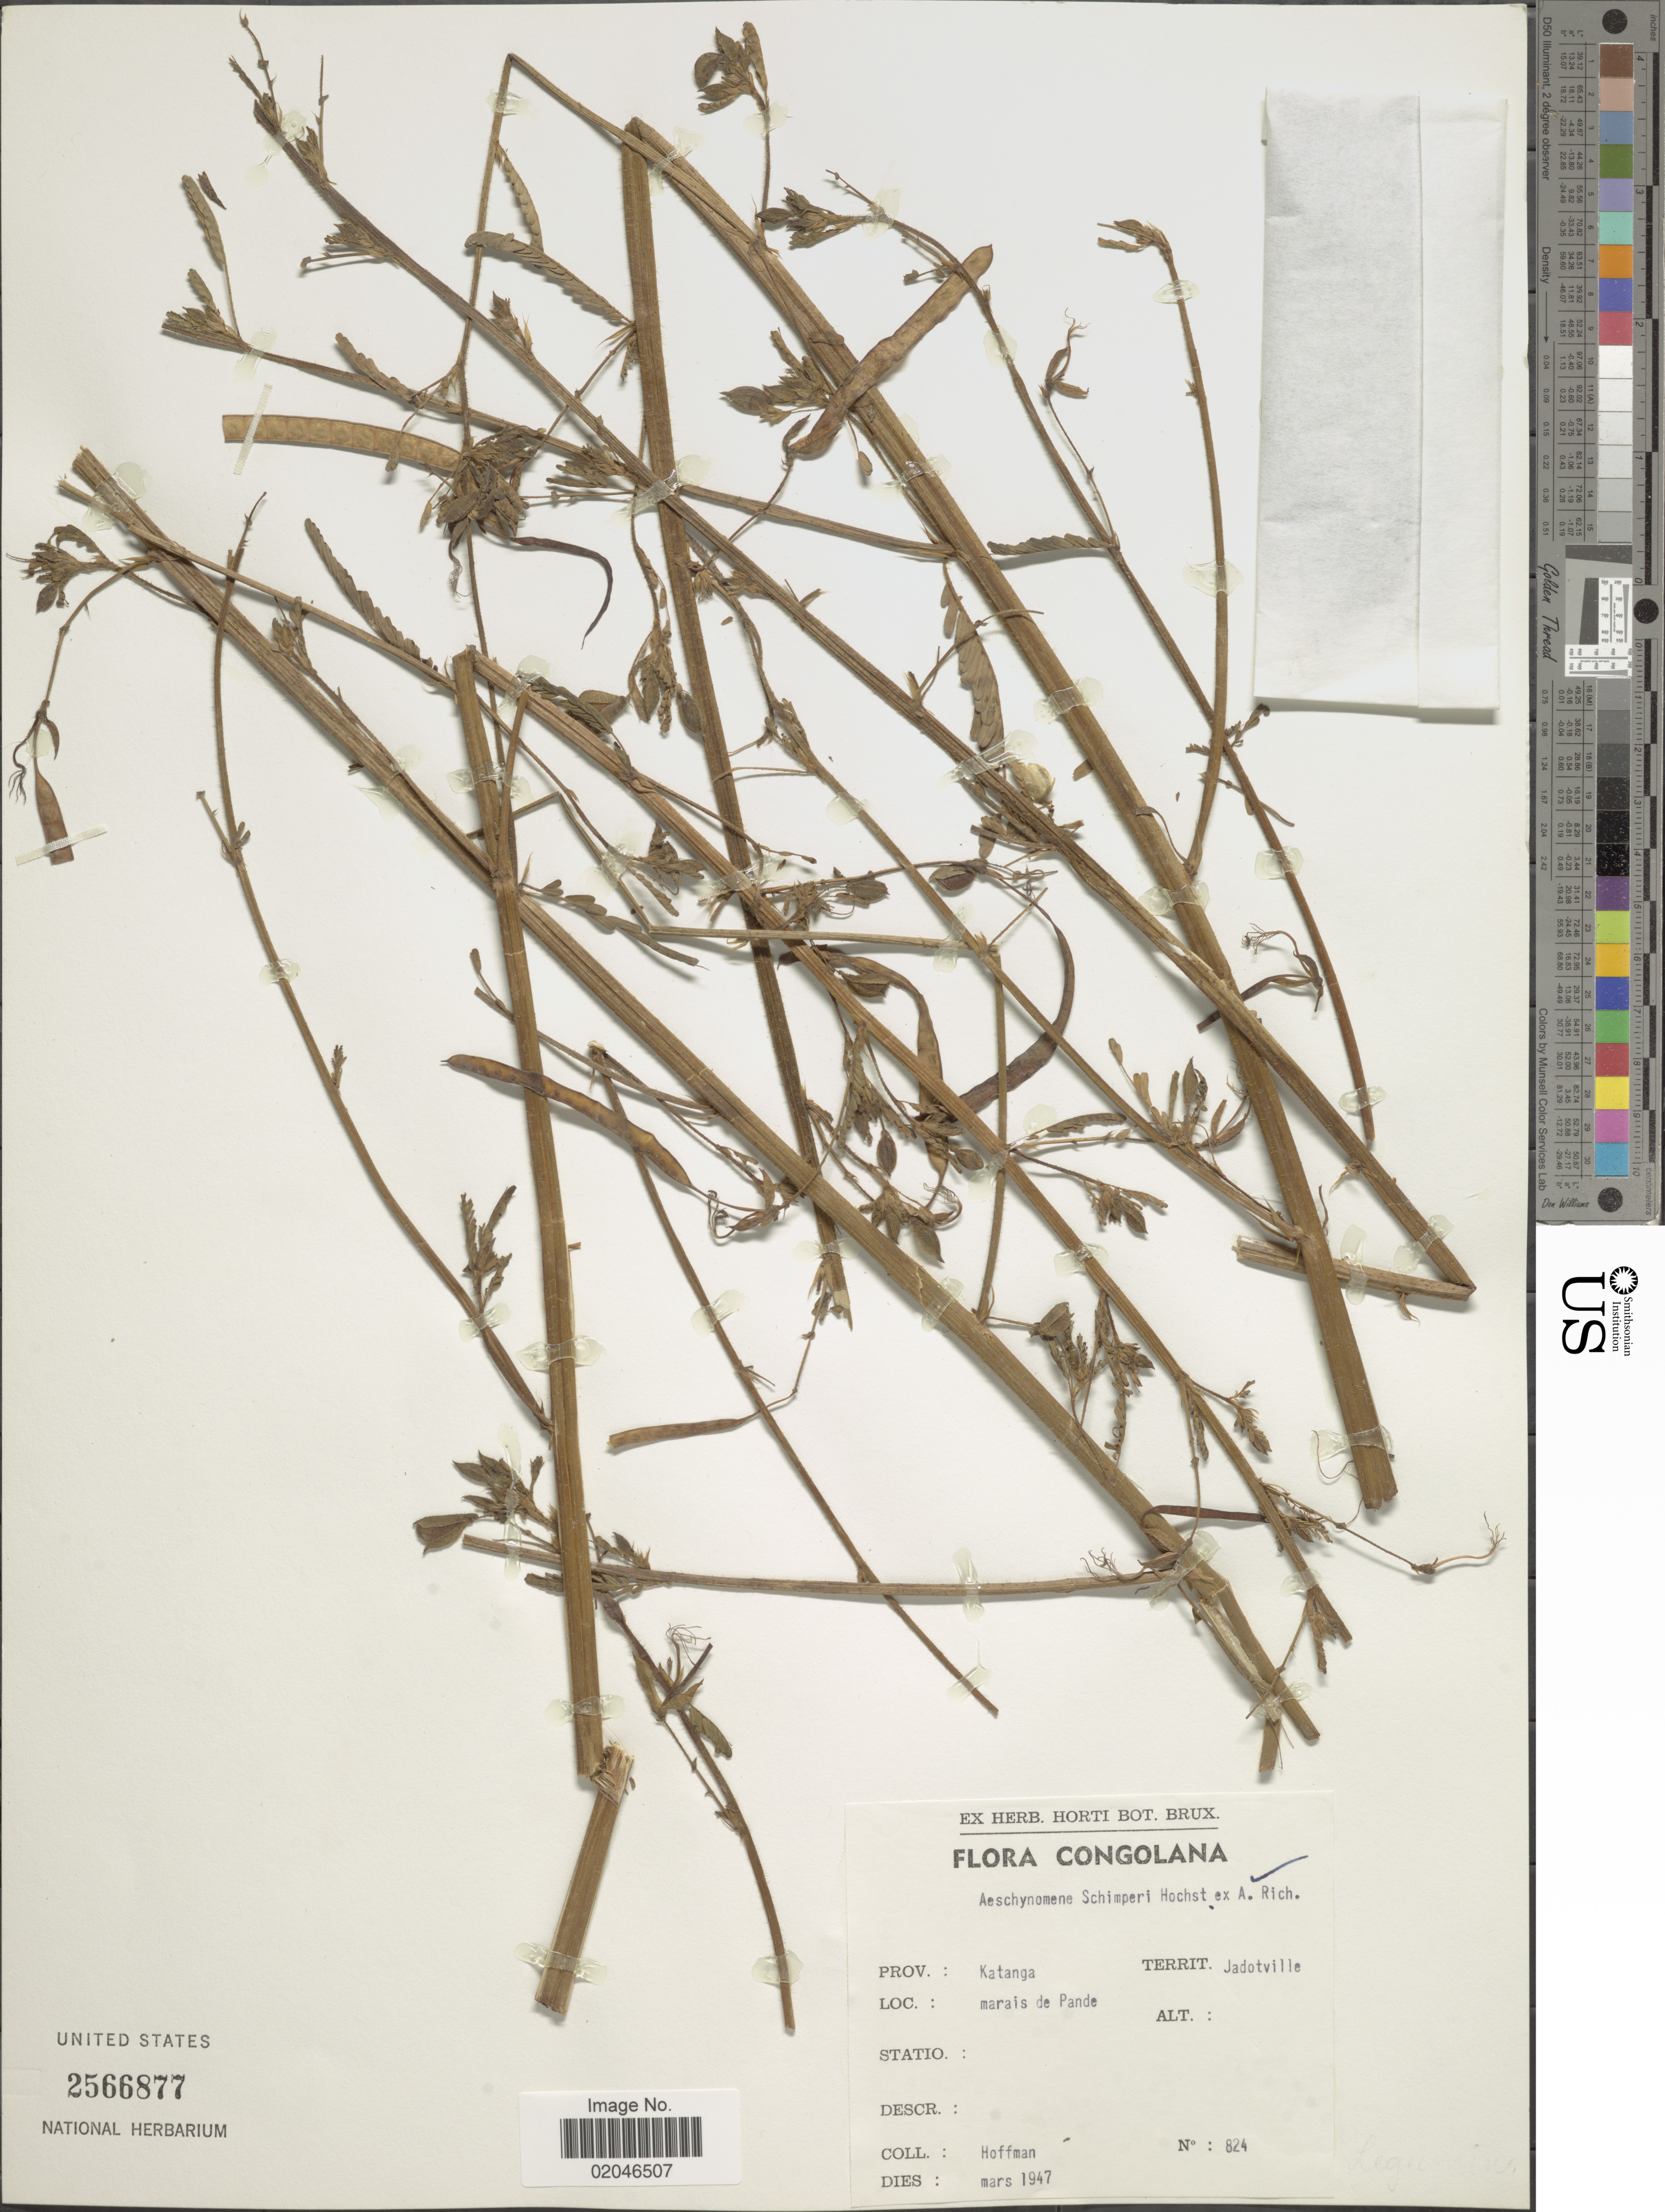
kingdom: Plantae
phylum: Tracheophyta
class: Magnoliopsida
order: Fabales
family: Fabaceae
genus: Aeschynomene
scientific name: Aeschynomene schimperi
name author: Hochst. ex A. Rich.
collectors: -- Hoffman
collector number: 824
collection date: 1947-03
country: Congo, Democratic Republic of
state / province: Haut-Katanga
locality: Prov.: Katanga. Territ. Jadotville. Marais de Pande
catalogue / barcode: US 2566877